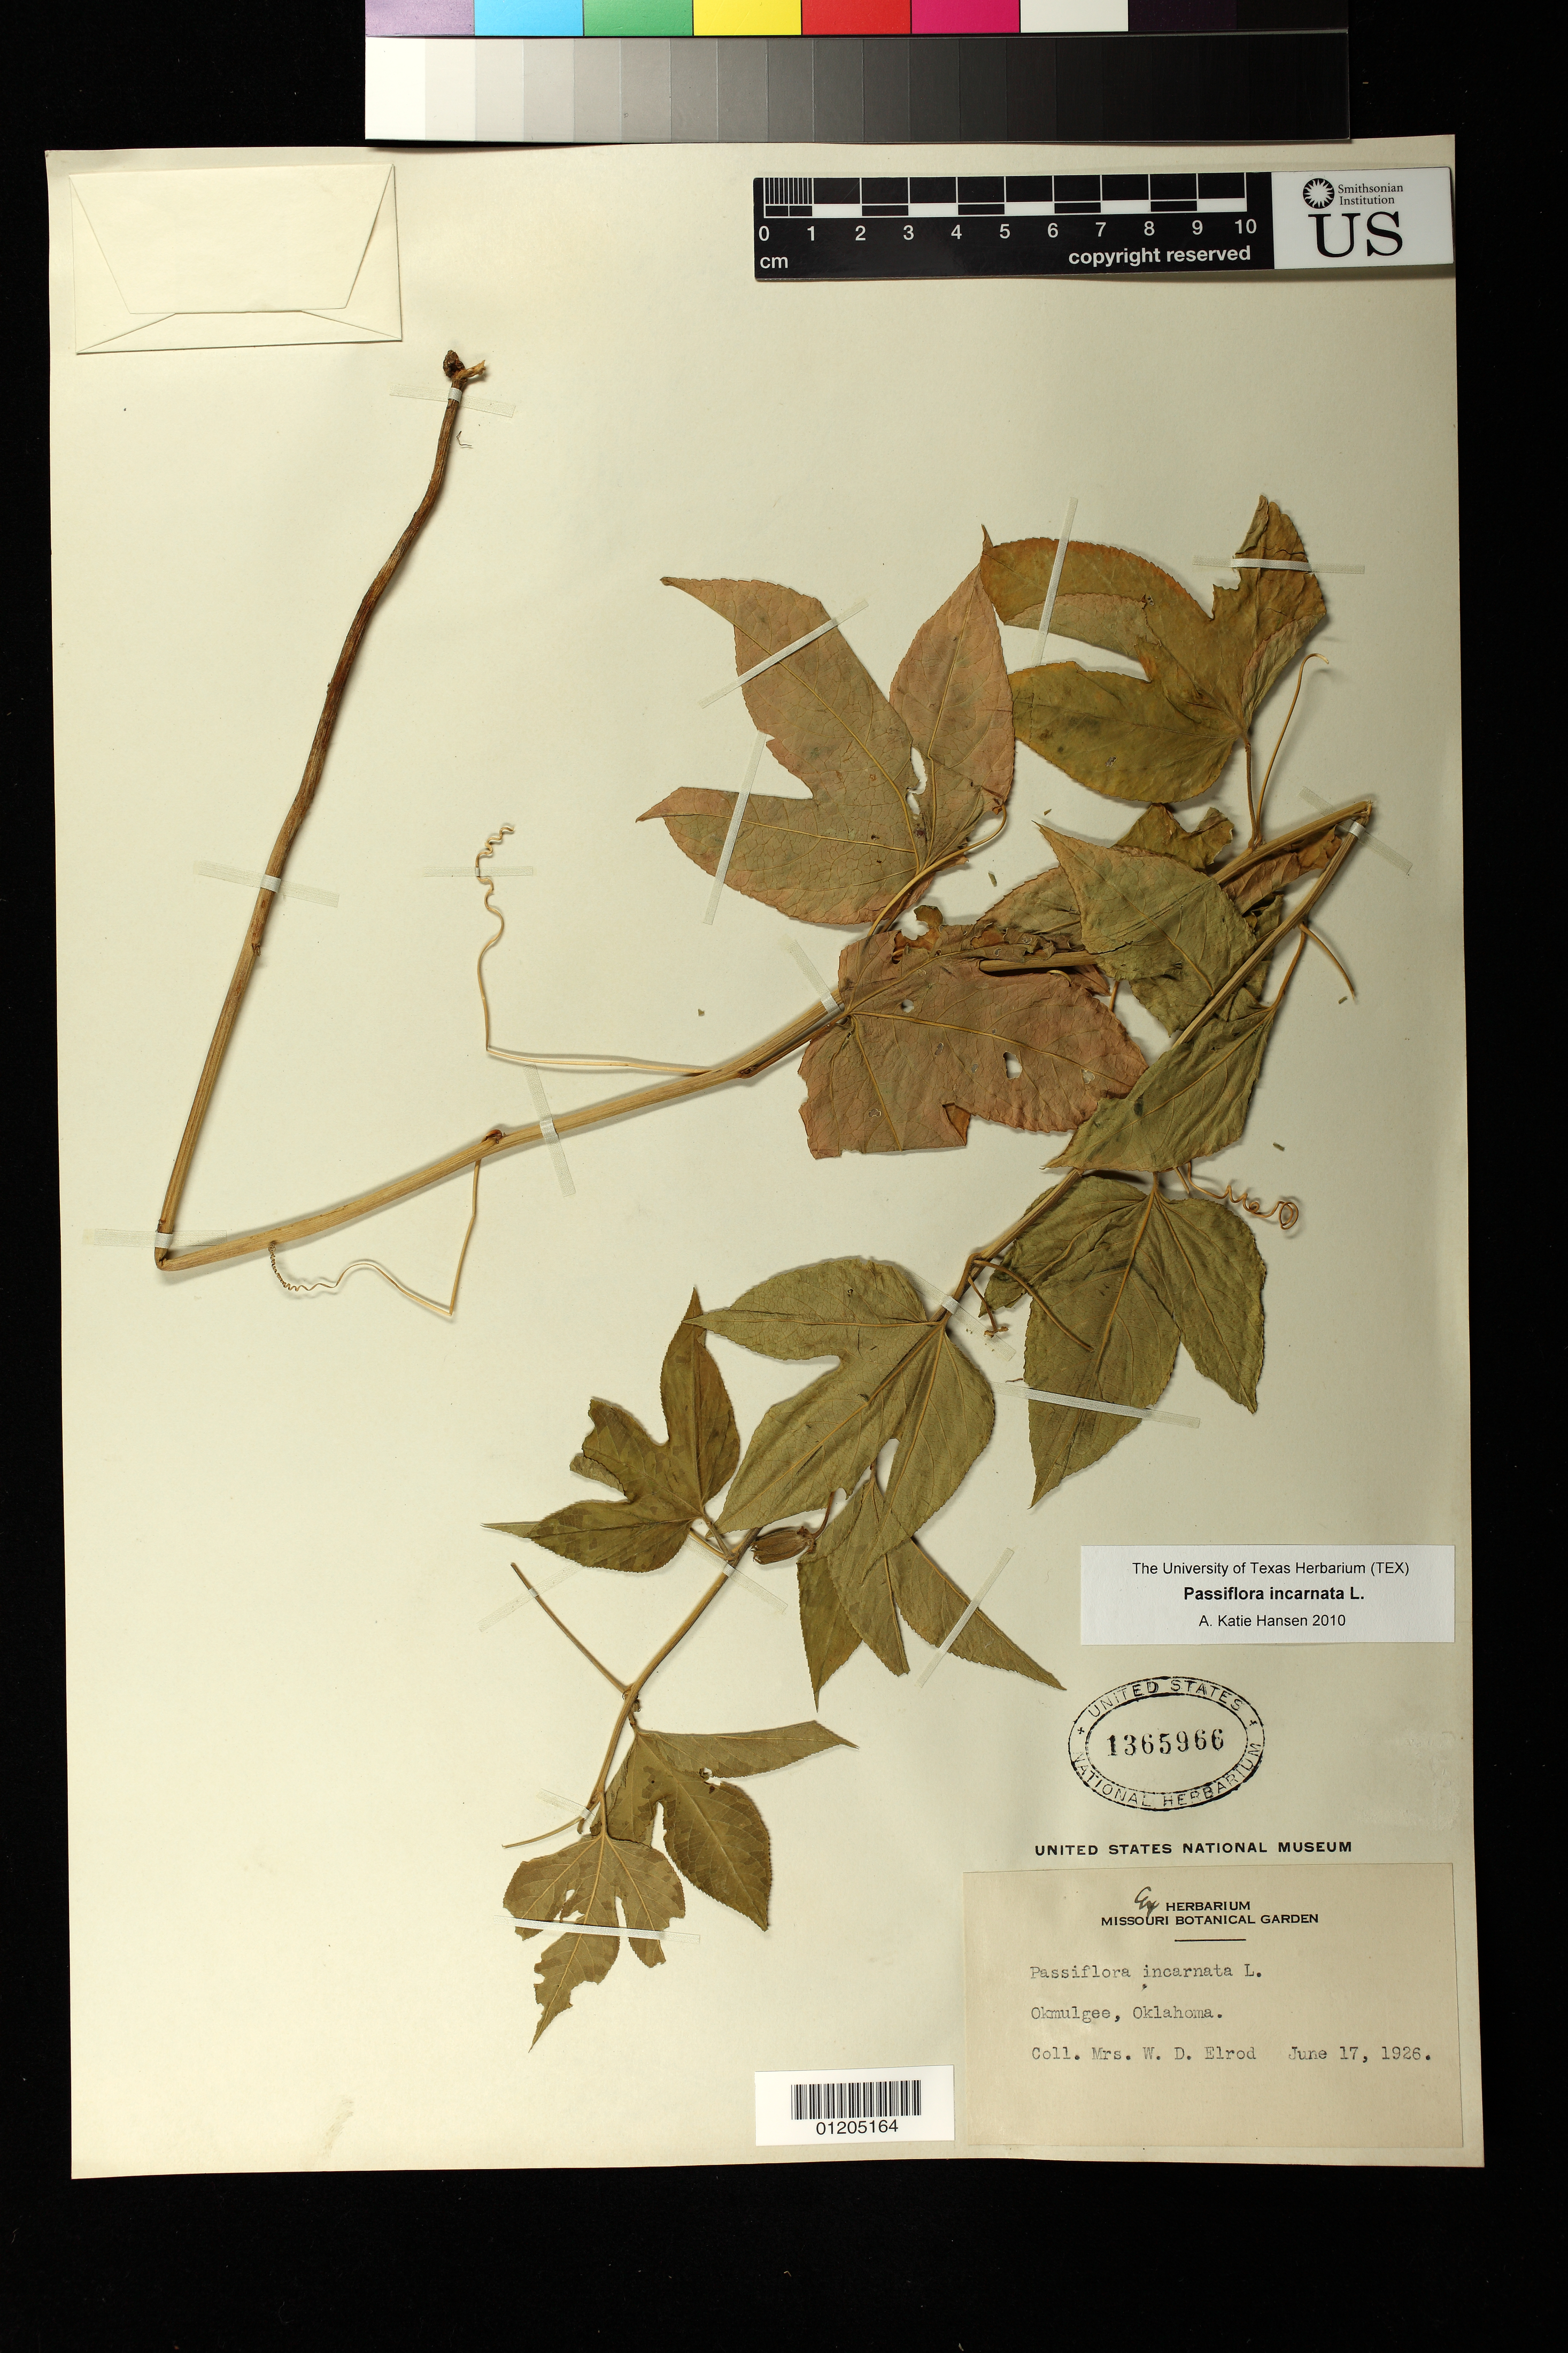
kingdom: Plantae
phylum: Tracheophyta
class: Magnoliopsida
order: Malpighiales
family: Passifloraceae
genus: Passiflora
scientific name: Passiflora incarnata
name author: L.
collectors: W. Elrod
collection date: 1926-06-17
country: United States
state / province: Oklahoma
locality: Okmulgee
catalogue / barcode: US 1365966